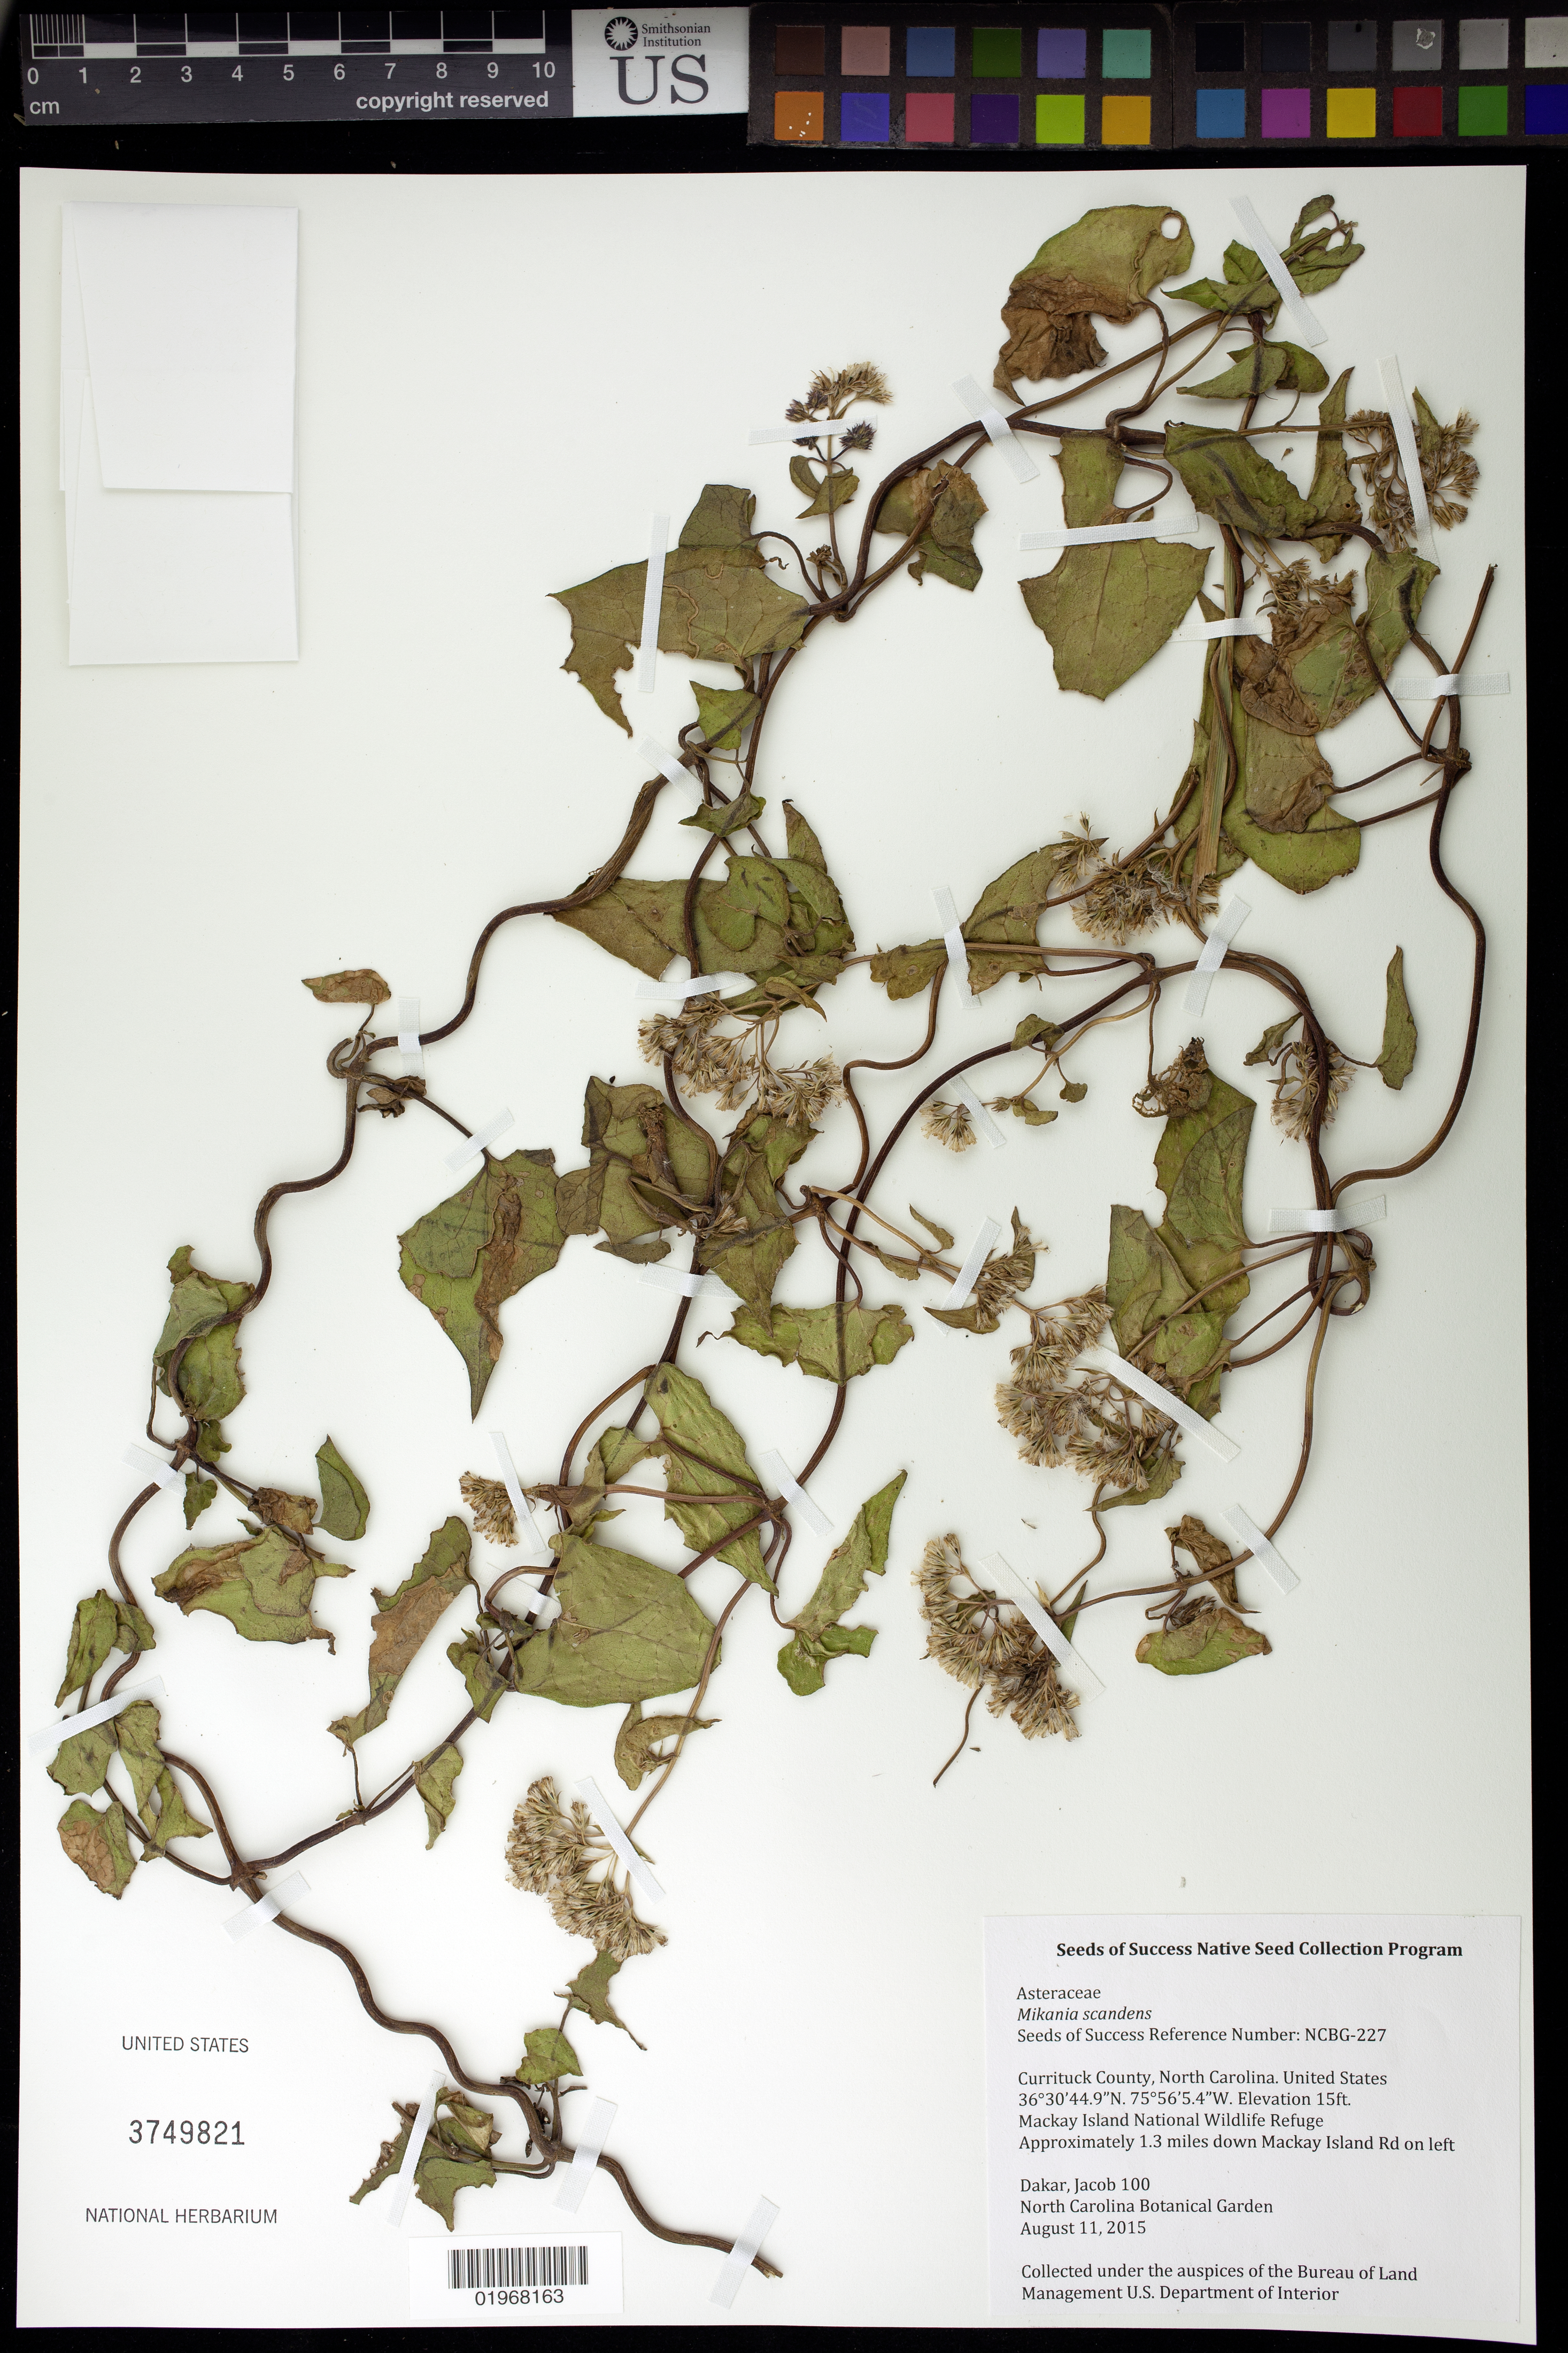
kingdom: Plantae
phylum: Tracheophyta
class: Magnoliopsida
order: Asterales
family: Asteraceae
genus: Mikania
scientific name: Mikania scandens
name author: (L.) Willd.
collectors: J. Dakar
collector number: NCBG-227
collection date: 2015-08-11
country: United States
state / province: North Carolina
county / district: Currituck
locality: Mackay Island National Wildlife Refuge, Mackay Island Road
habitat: marsh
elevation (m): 5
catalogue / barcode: US 3749821